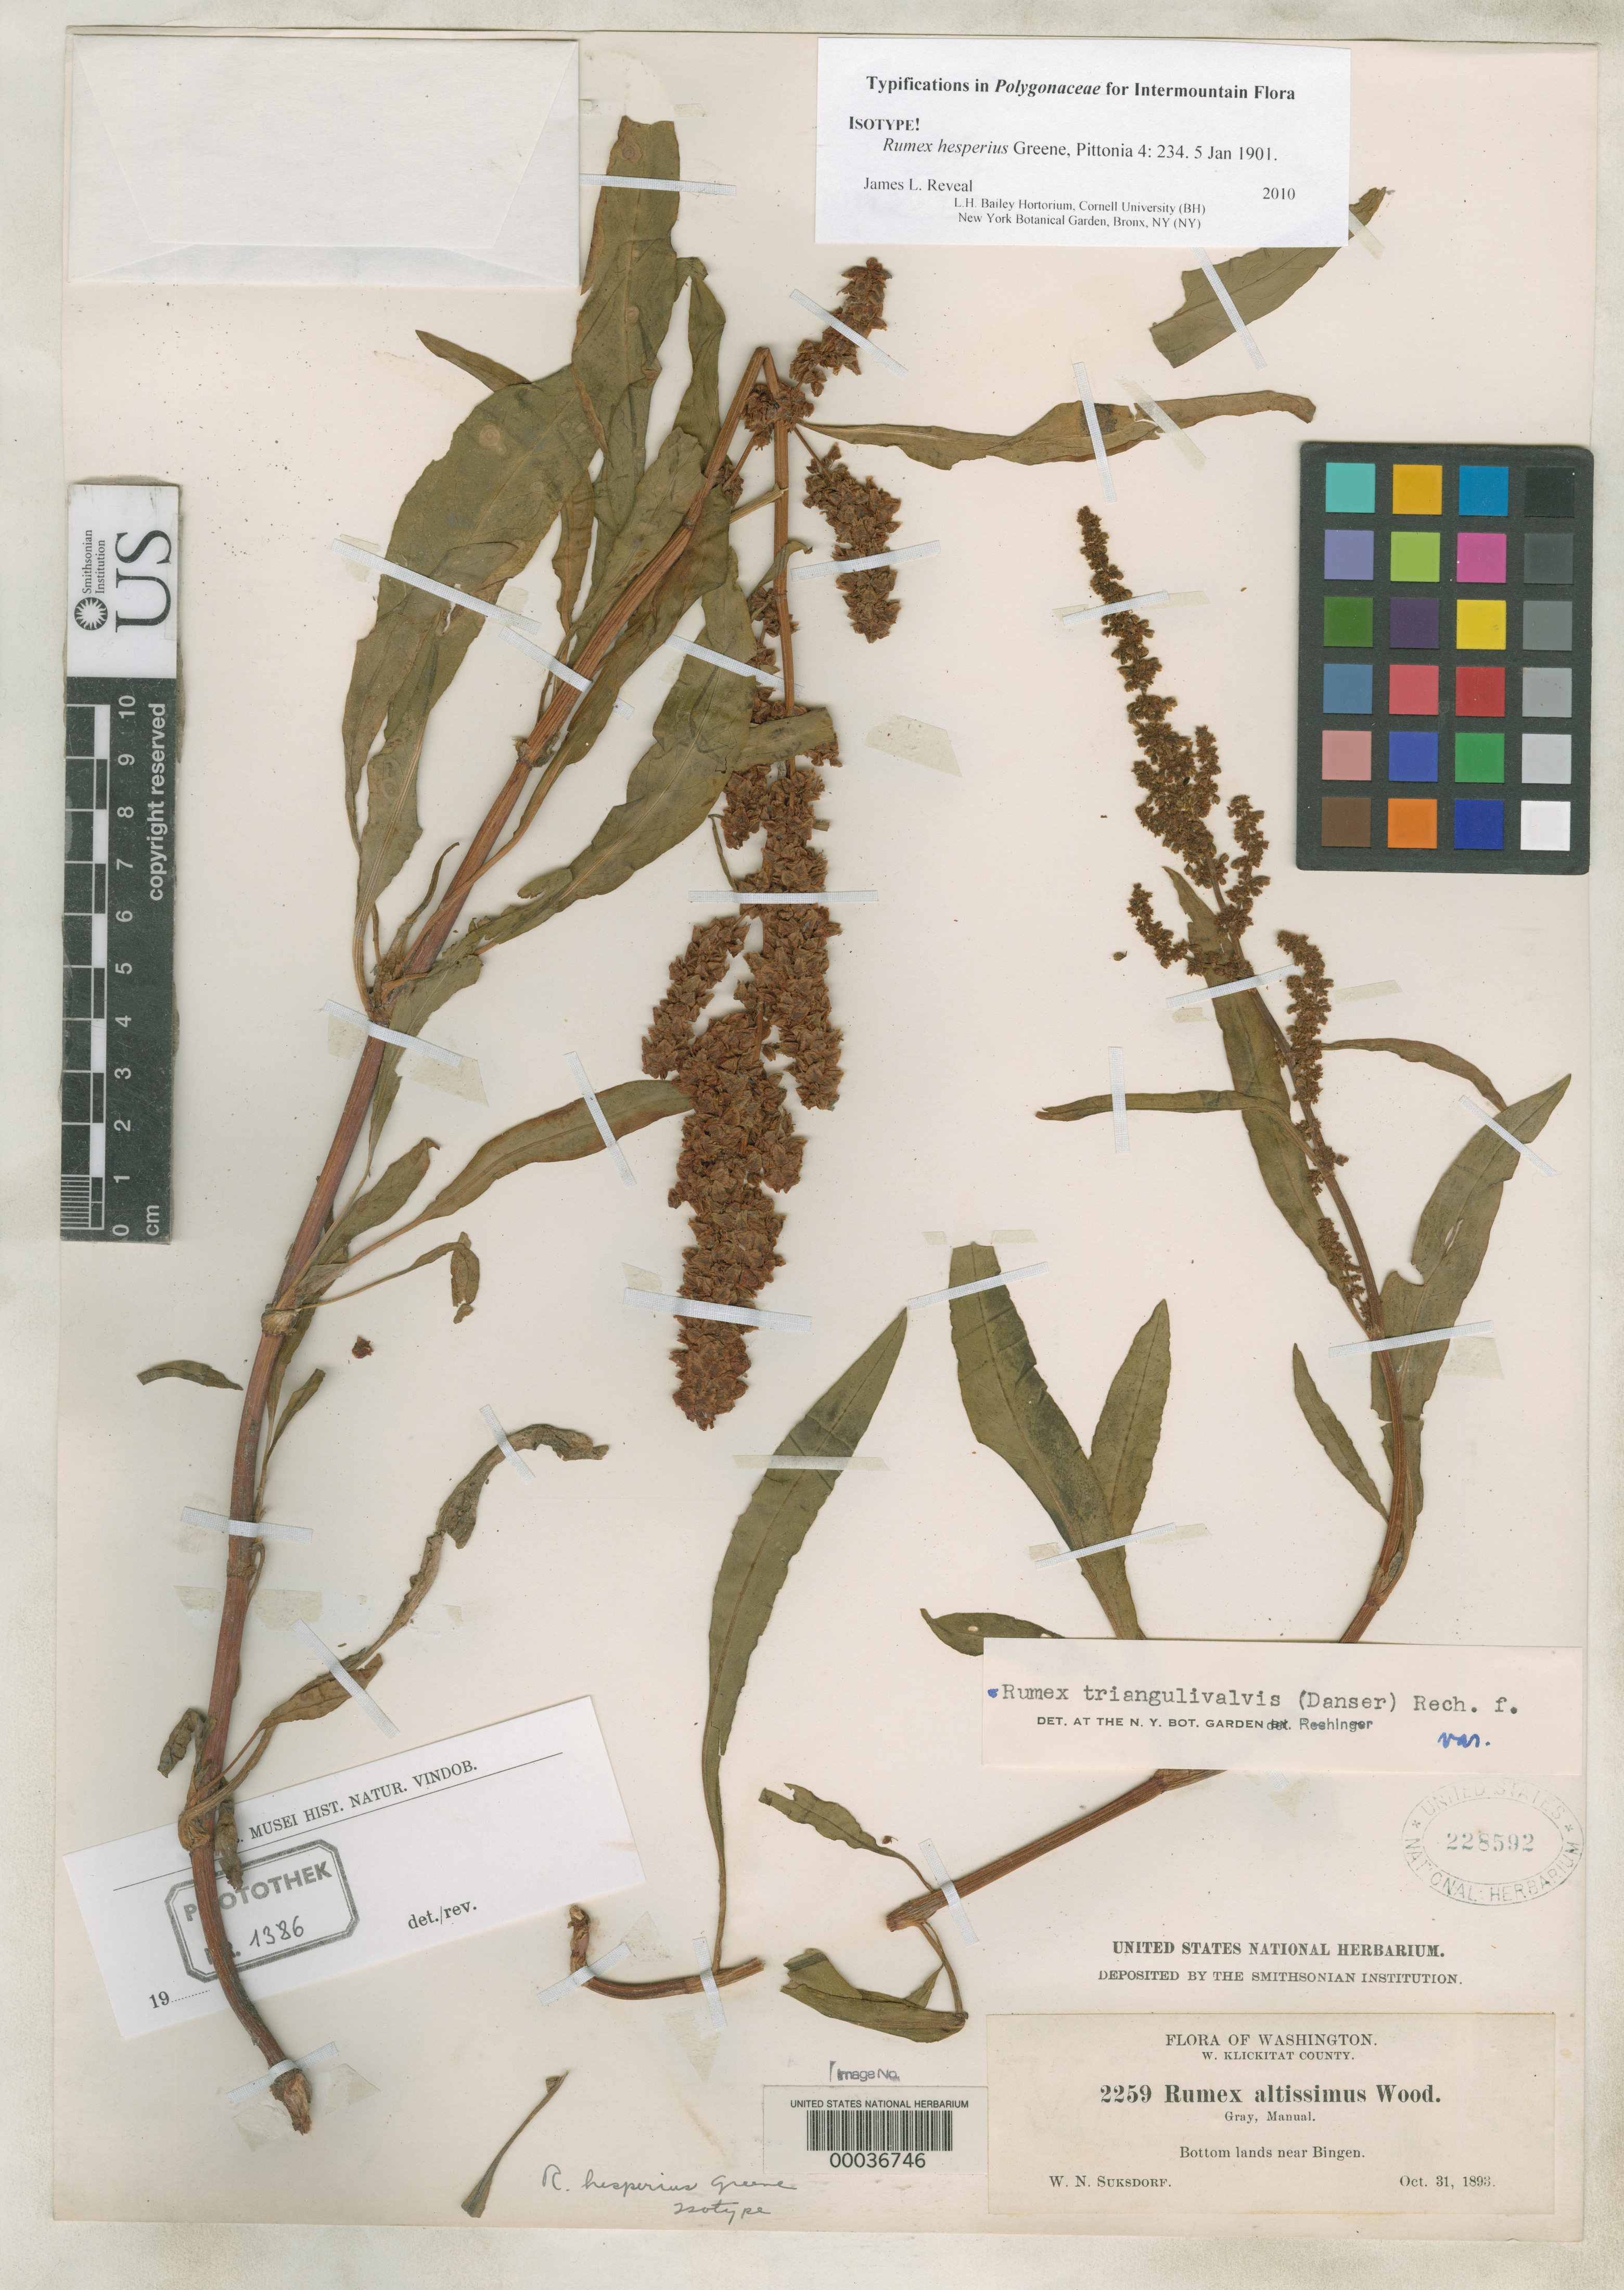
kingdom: Plantae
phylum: Tracheophyta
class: Magnoliopsida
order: Caryophyllales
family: Polygonaceae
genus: Rumex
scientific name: Rumex hesperius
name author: Greene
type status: Isotype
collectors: W. N. Suksdorf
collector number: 2259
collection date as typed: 31 Oct 1893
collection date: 1893-10-31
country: United States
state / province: Washington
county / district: Klickitat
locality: Near Bingen.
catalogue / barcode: US 228592